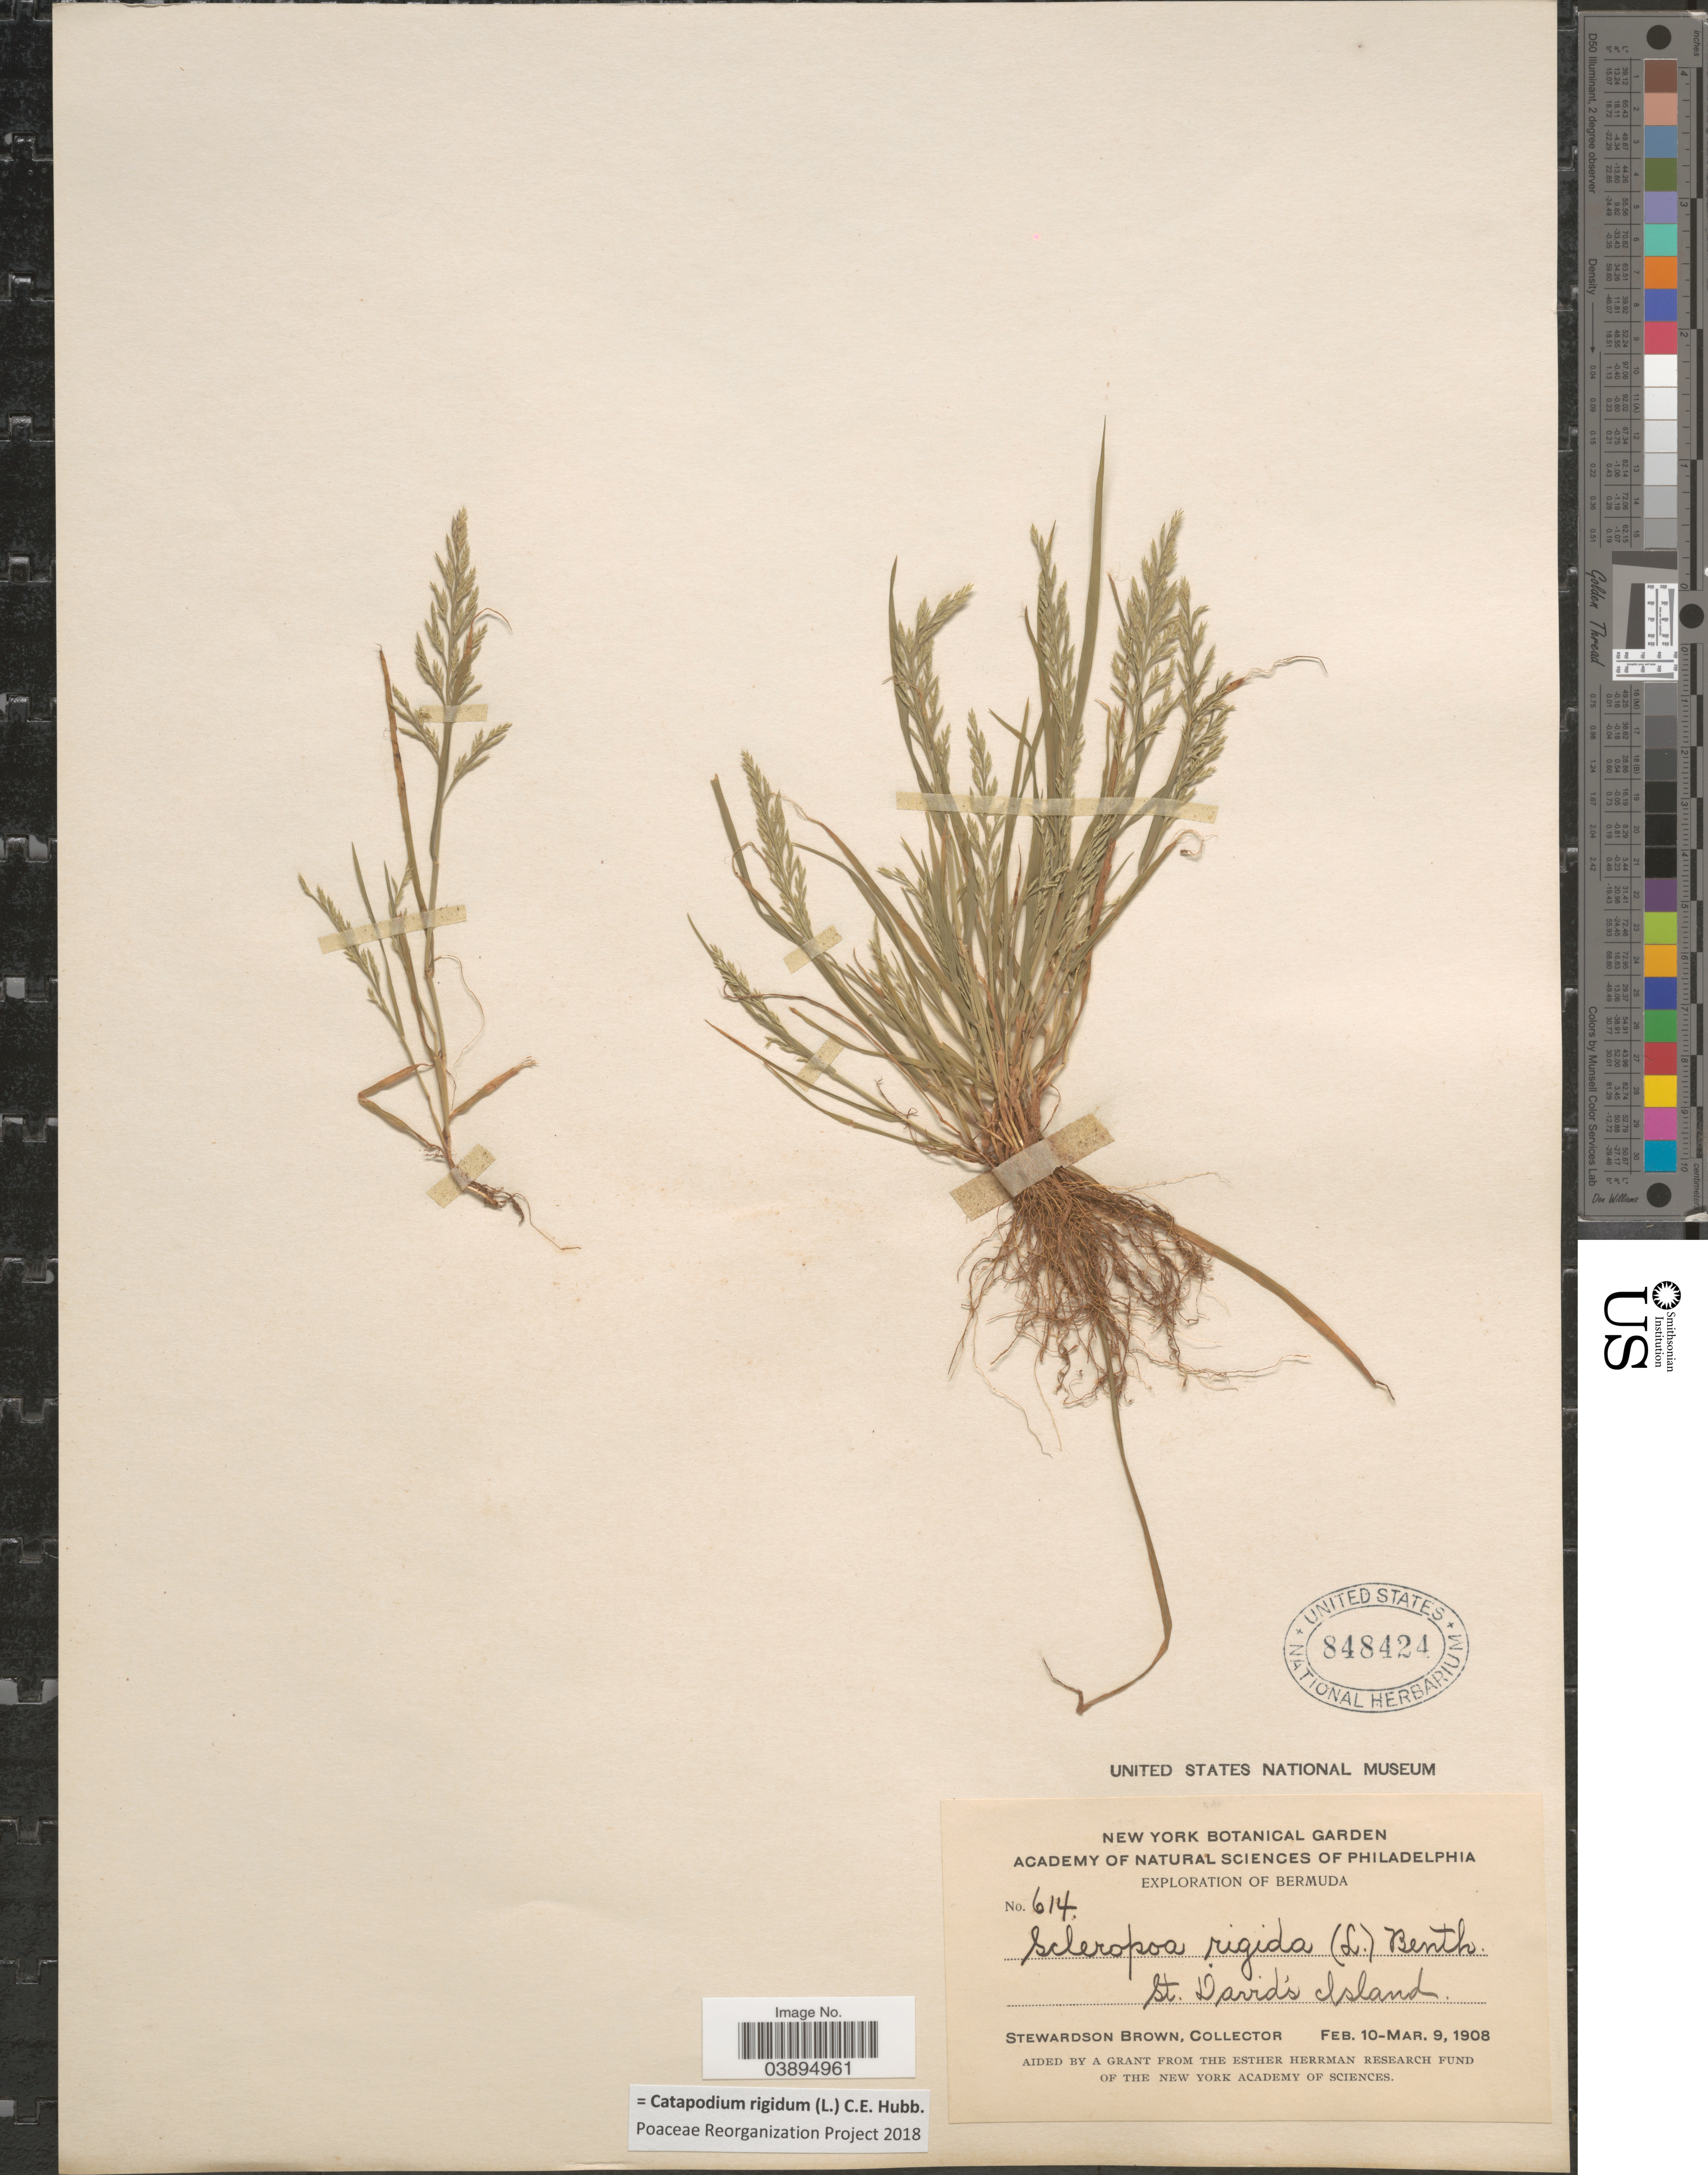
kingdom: Plantae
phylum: Tracheophyta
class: Liliopsida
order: Poales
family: Poaceae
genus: Catapodium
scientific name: Catapodium rigidum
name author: (L.) C.E. Hubb.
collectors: S. Brown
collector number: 614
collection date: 1908-02-10/1908-03-09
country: Bermuda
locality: St. David's Island.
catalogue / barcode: US 848424